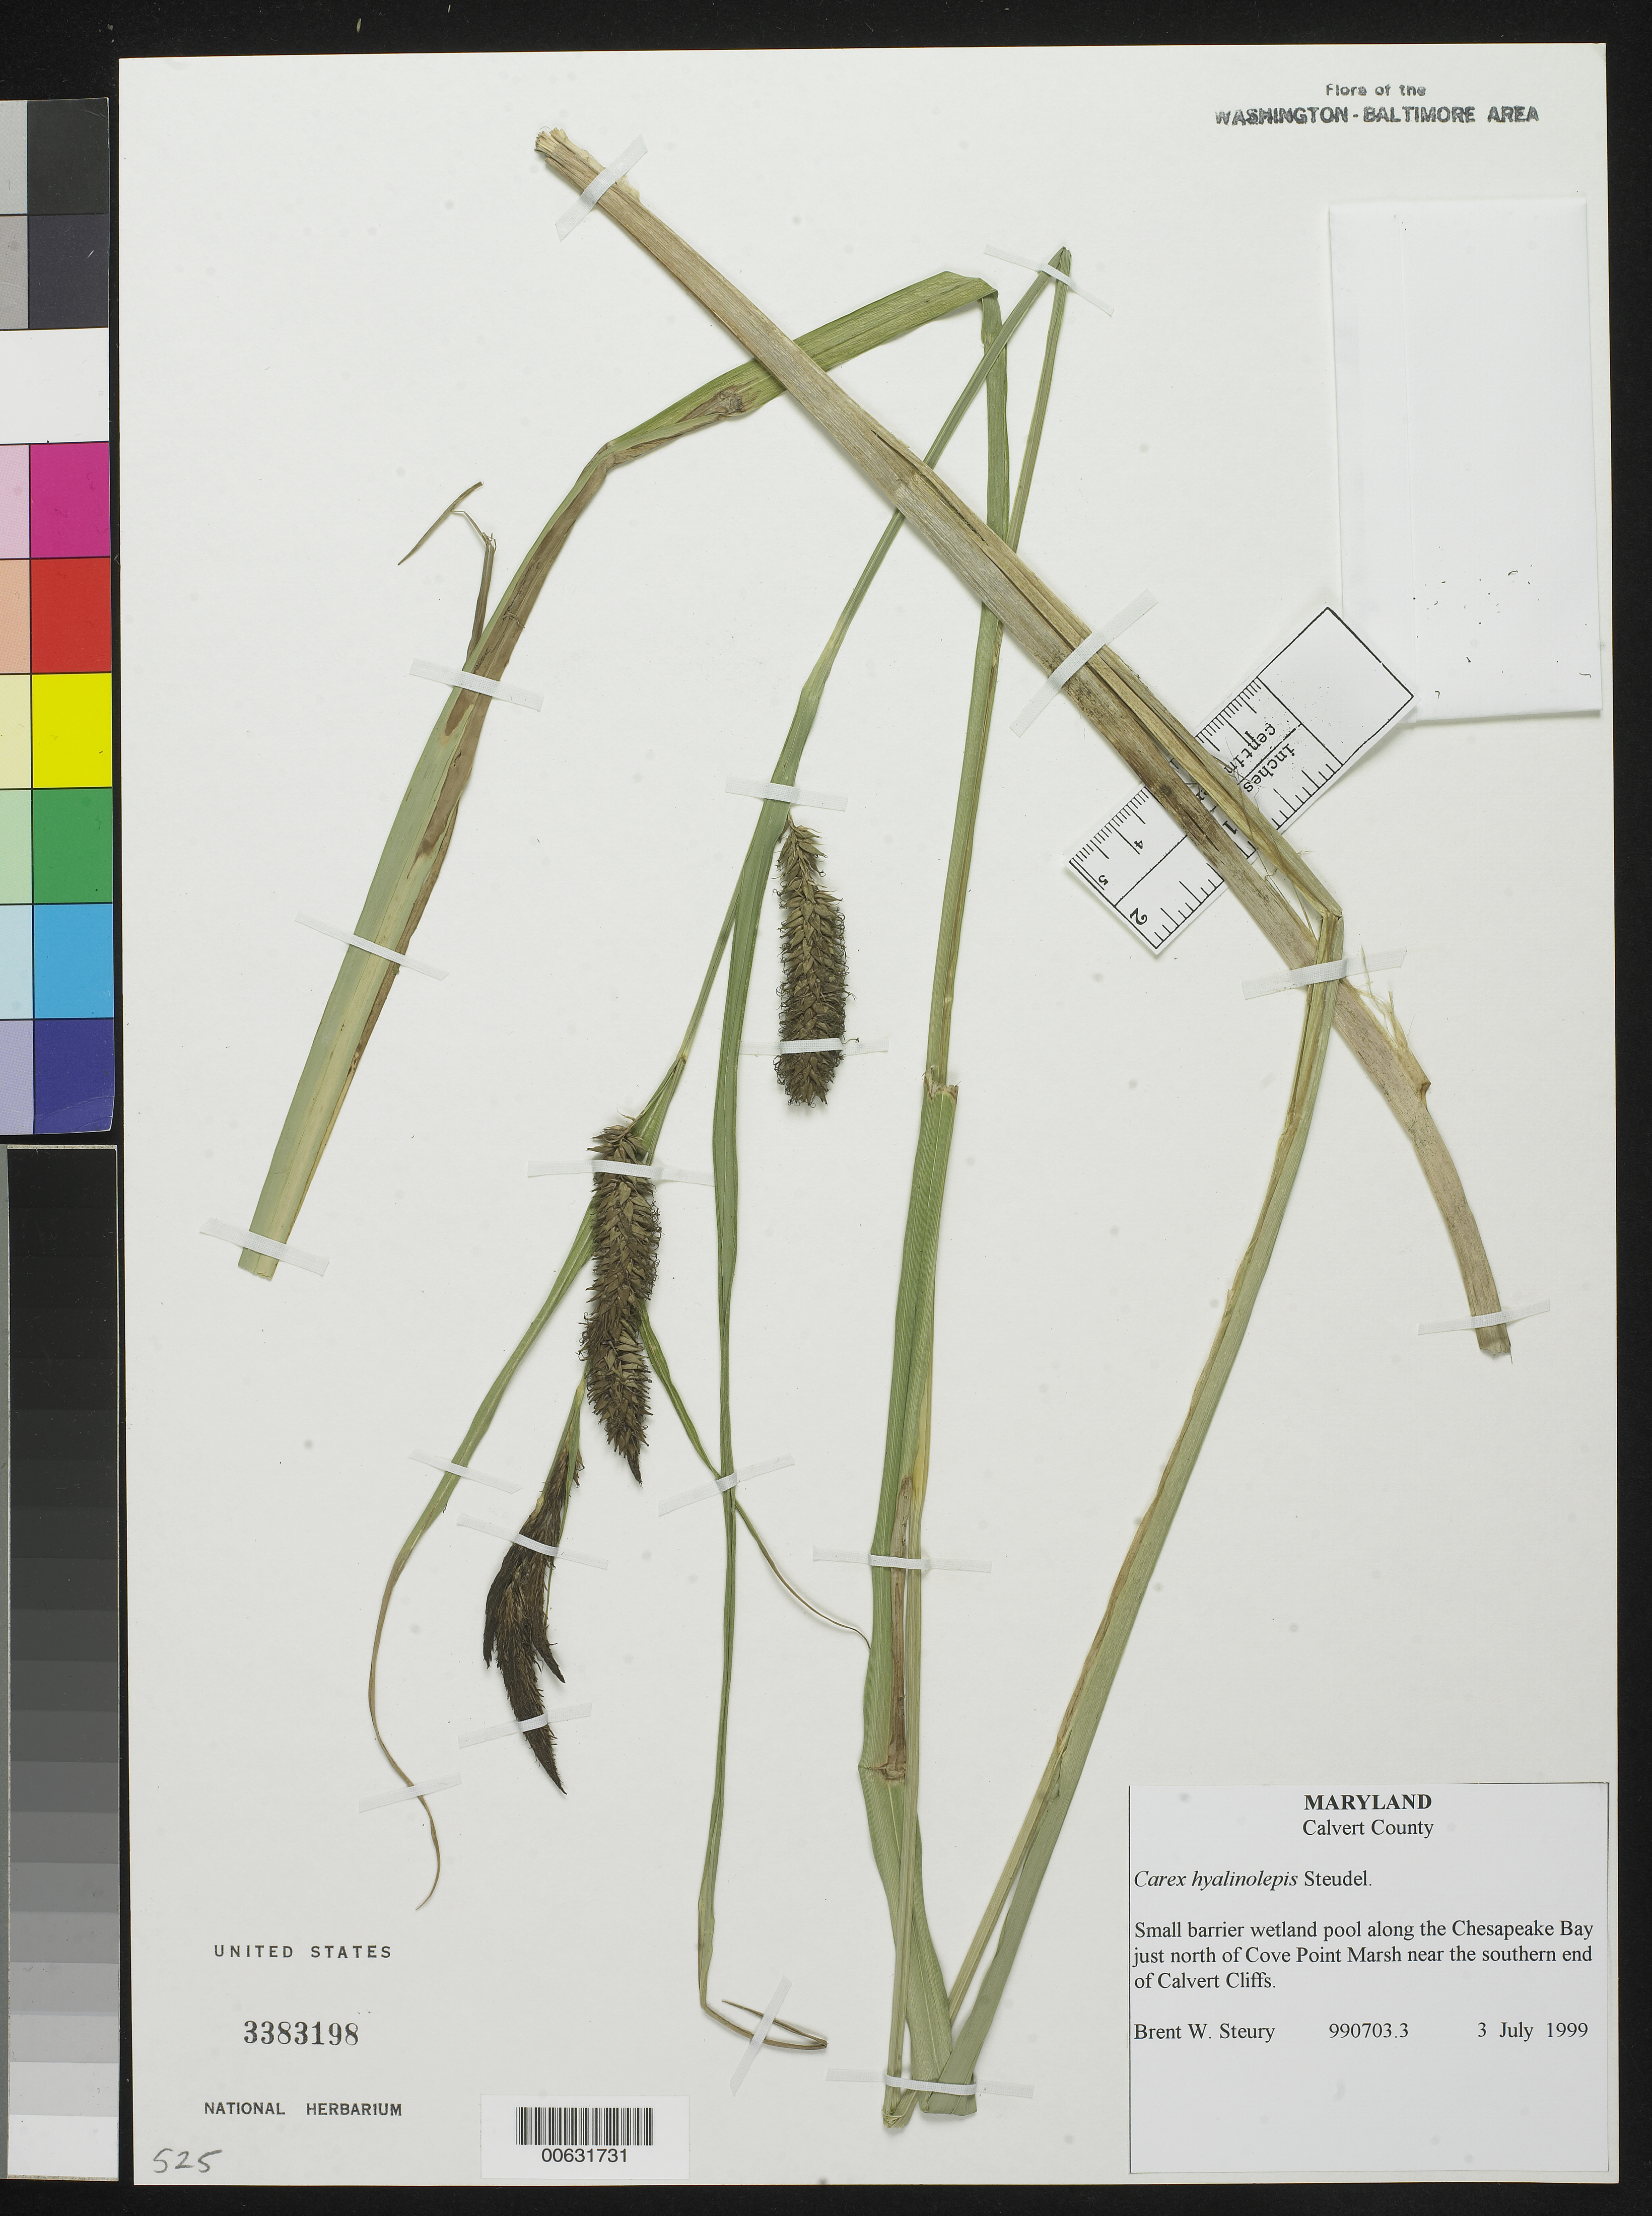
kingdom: Plantae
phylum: Tracheophyta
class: Liliopsida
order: Poales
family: Cyperaceae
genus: Carex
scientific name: Carex hyalinolepis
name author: Steud.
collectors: B. Steury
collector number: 990703.3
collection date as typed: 03 Jul 1999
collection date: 1999-07-03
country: United States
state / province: Maryland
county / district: Calvert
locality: Along the Chesapeake Bay just north of Cove Point Marsh near the southern end of Calvert Cliffs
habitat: Small barrier wetland pool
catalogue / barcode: US 3383198